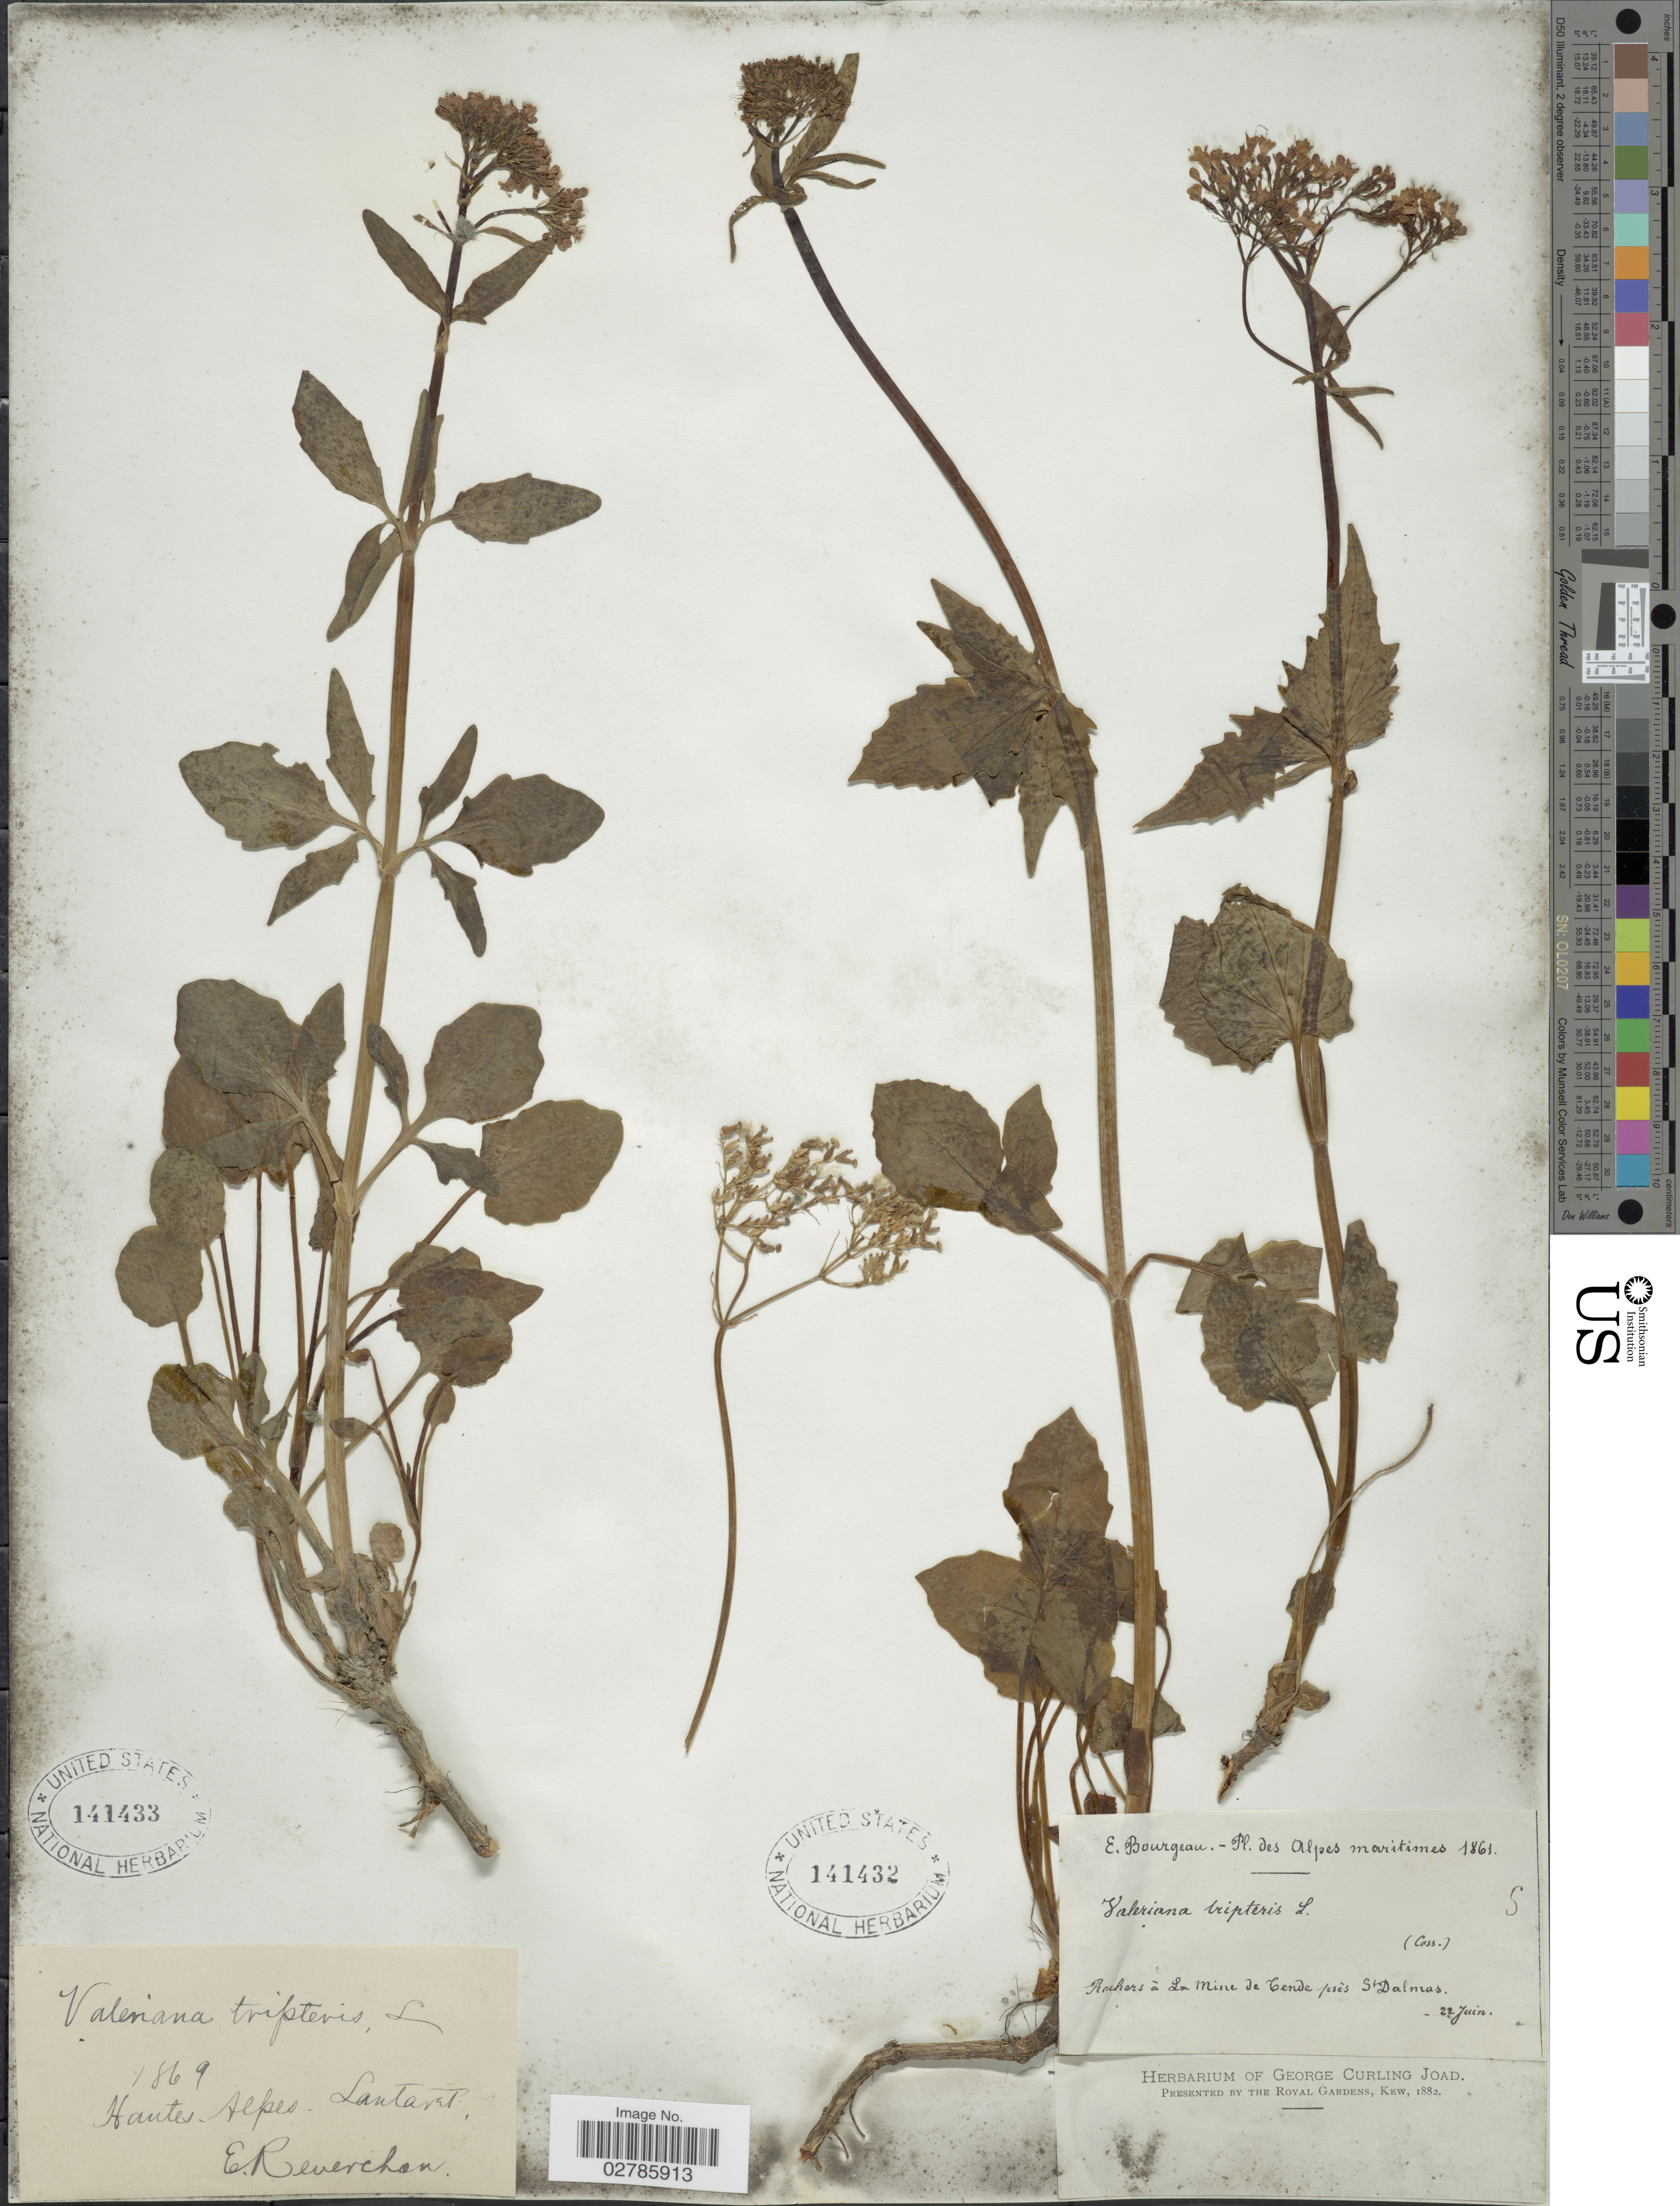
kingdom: Plantae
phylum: Tracheophyta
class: Magnoliopsida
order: Dipsacales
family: Caprifoliaceae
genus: Valeriana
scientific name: Valeriana tripteris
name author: L.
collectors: E. Reverchon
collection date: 1869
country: France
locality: Hautes Alpes. Lautaret.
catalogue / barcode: US 141433-2